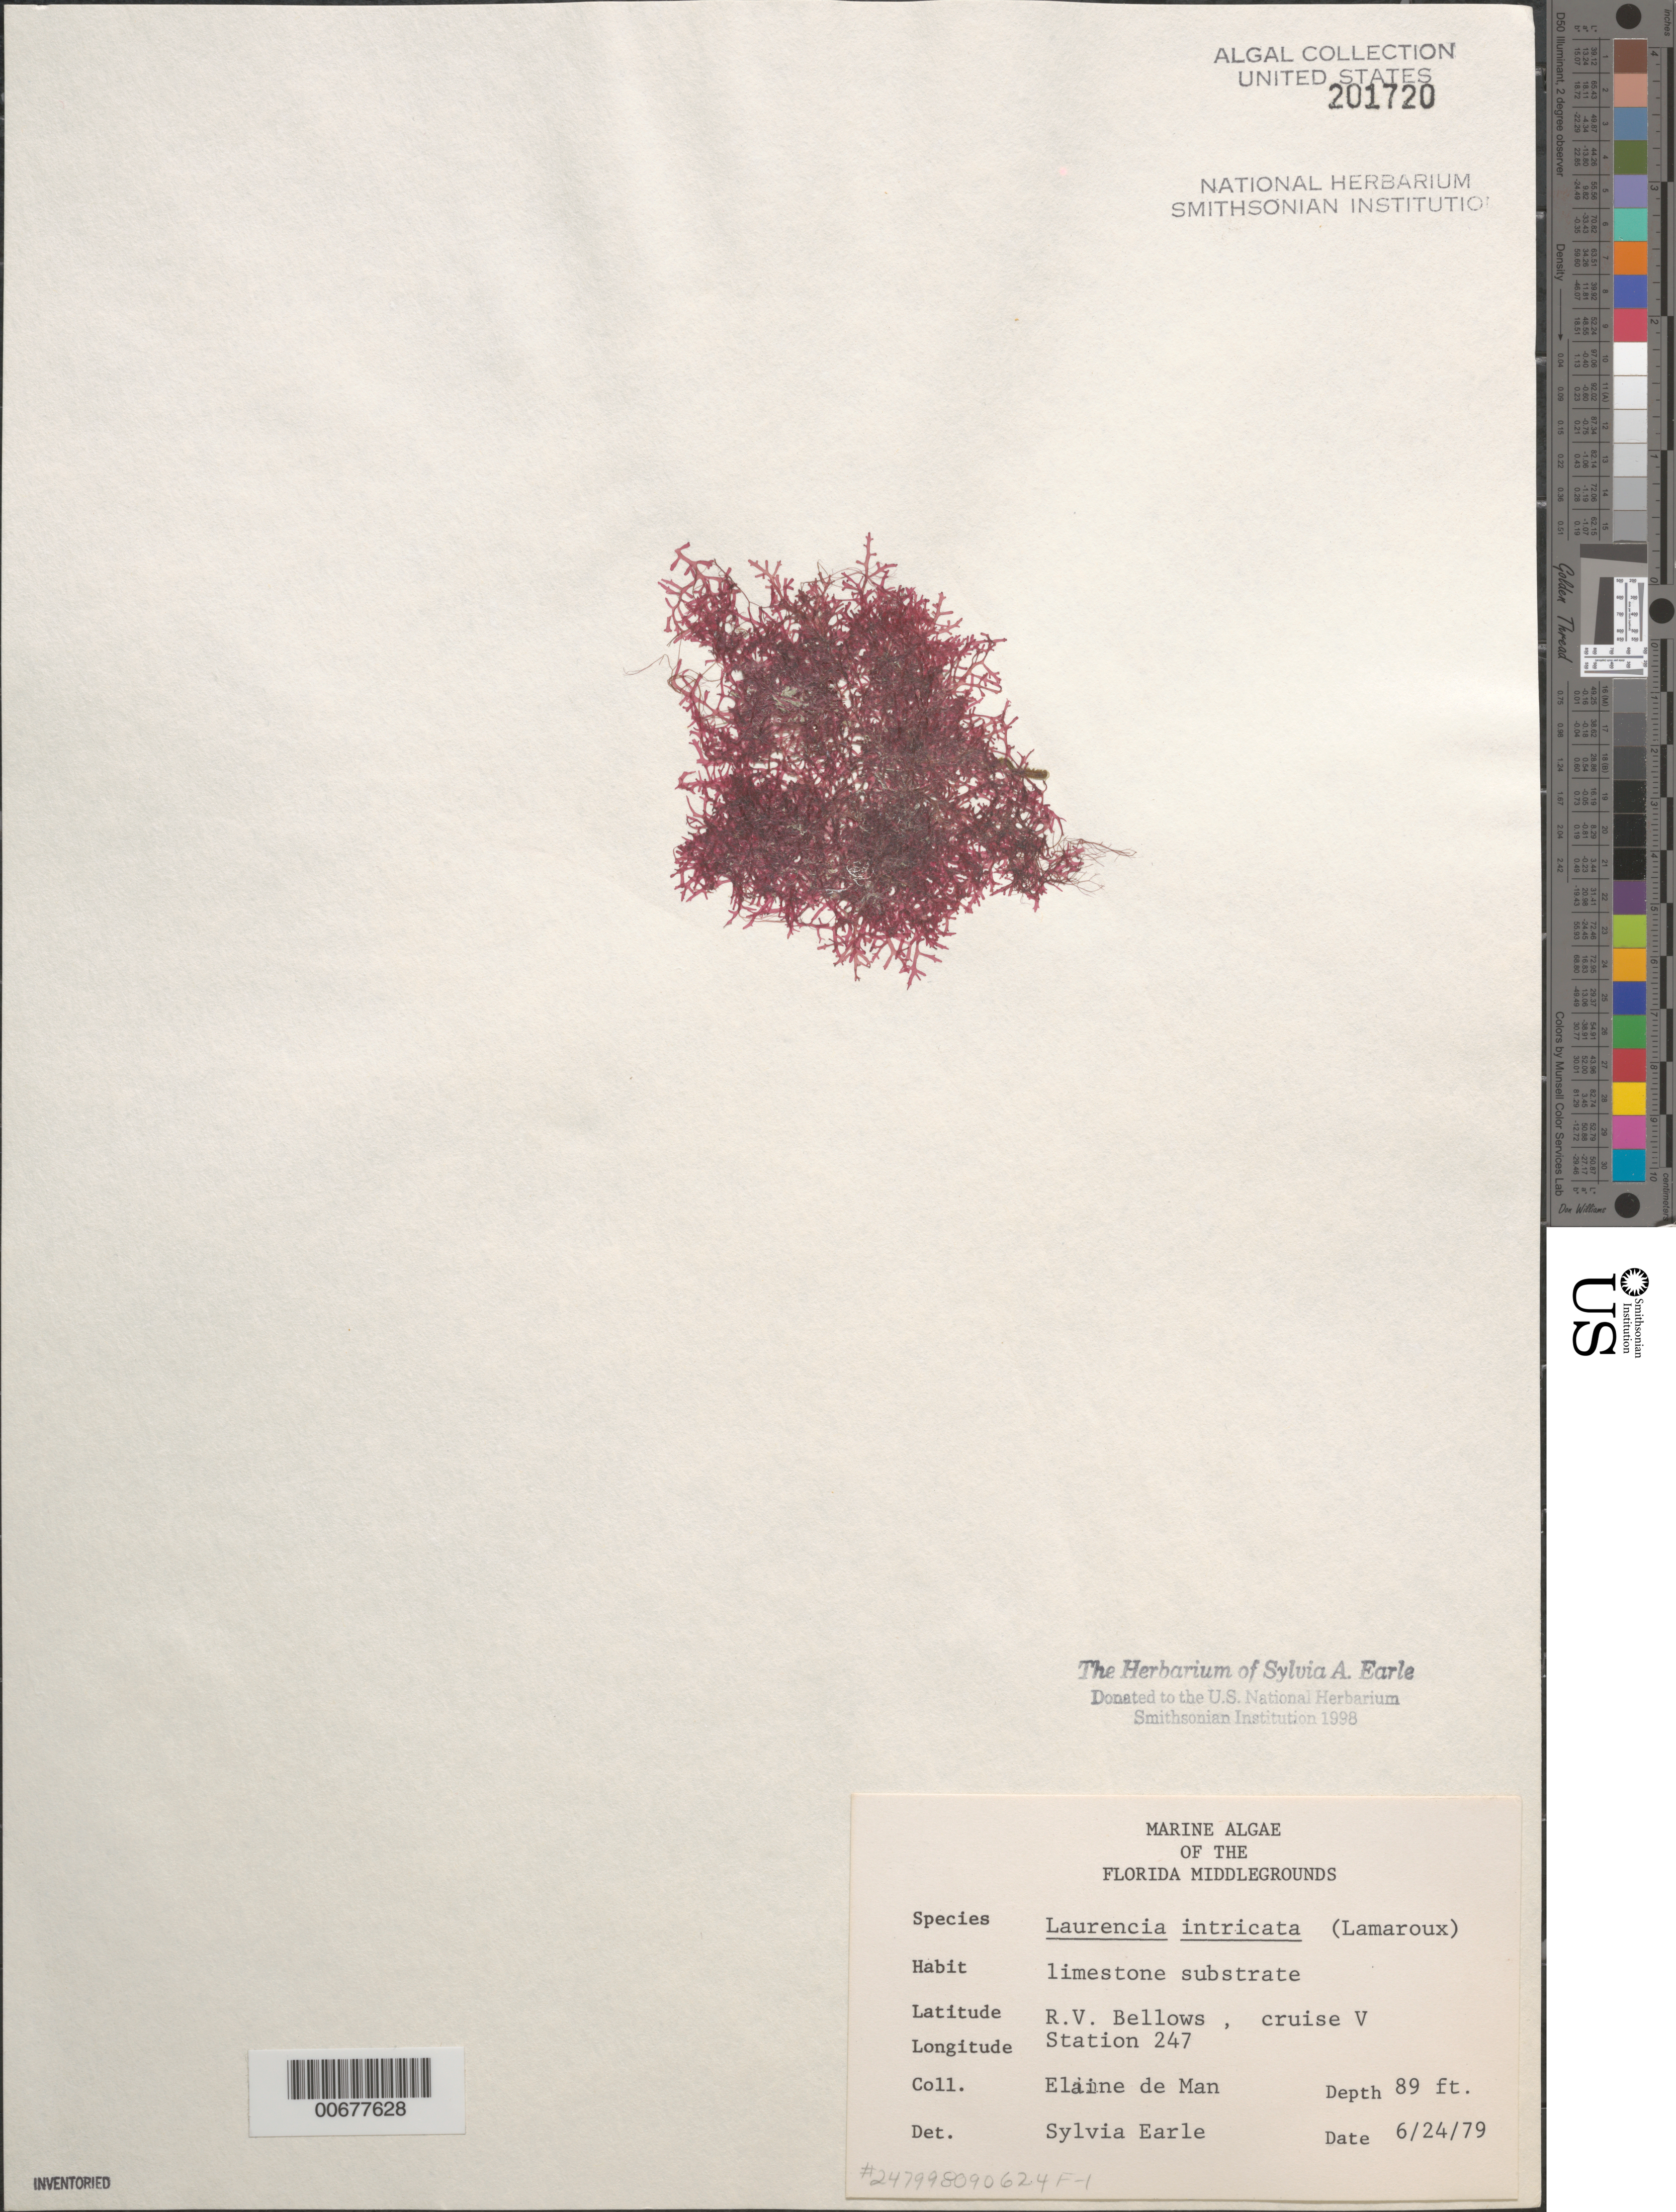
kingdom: Plantae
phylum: Rhodophyta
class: Florideophyceae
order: Ceramiales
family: Rhodomelaceae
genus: Laurencia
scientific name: Laurencia intricata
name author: J.V.Lamouroux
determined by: Earle, S. A.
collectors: E. de Man & C. Lutz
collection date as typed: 24 Jun 1979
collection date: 1979-06-24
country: United States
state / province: Florida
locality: Florida Middle Grounds, Gulf of Mexico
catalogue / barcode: US 201720